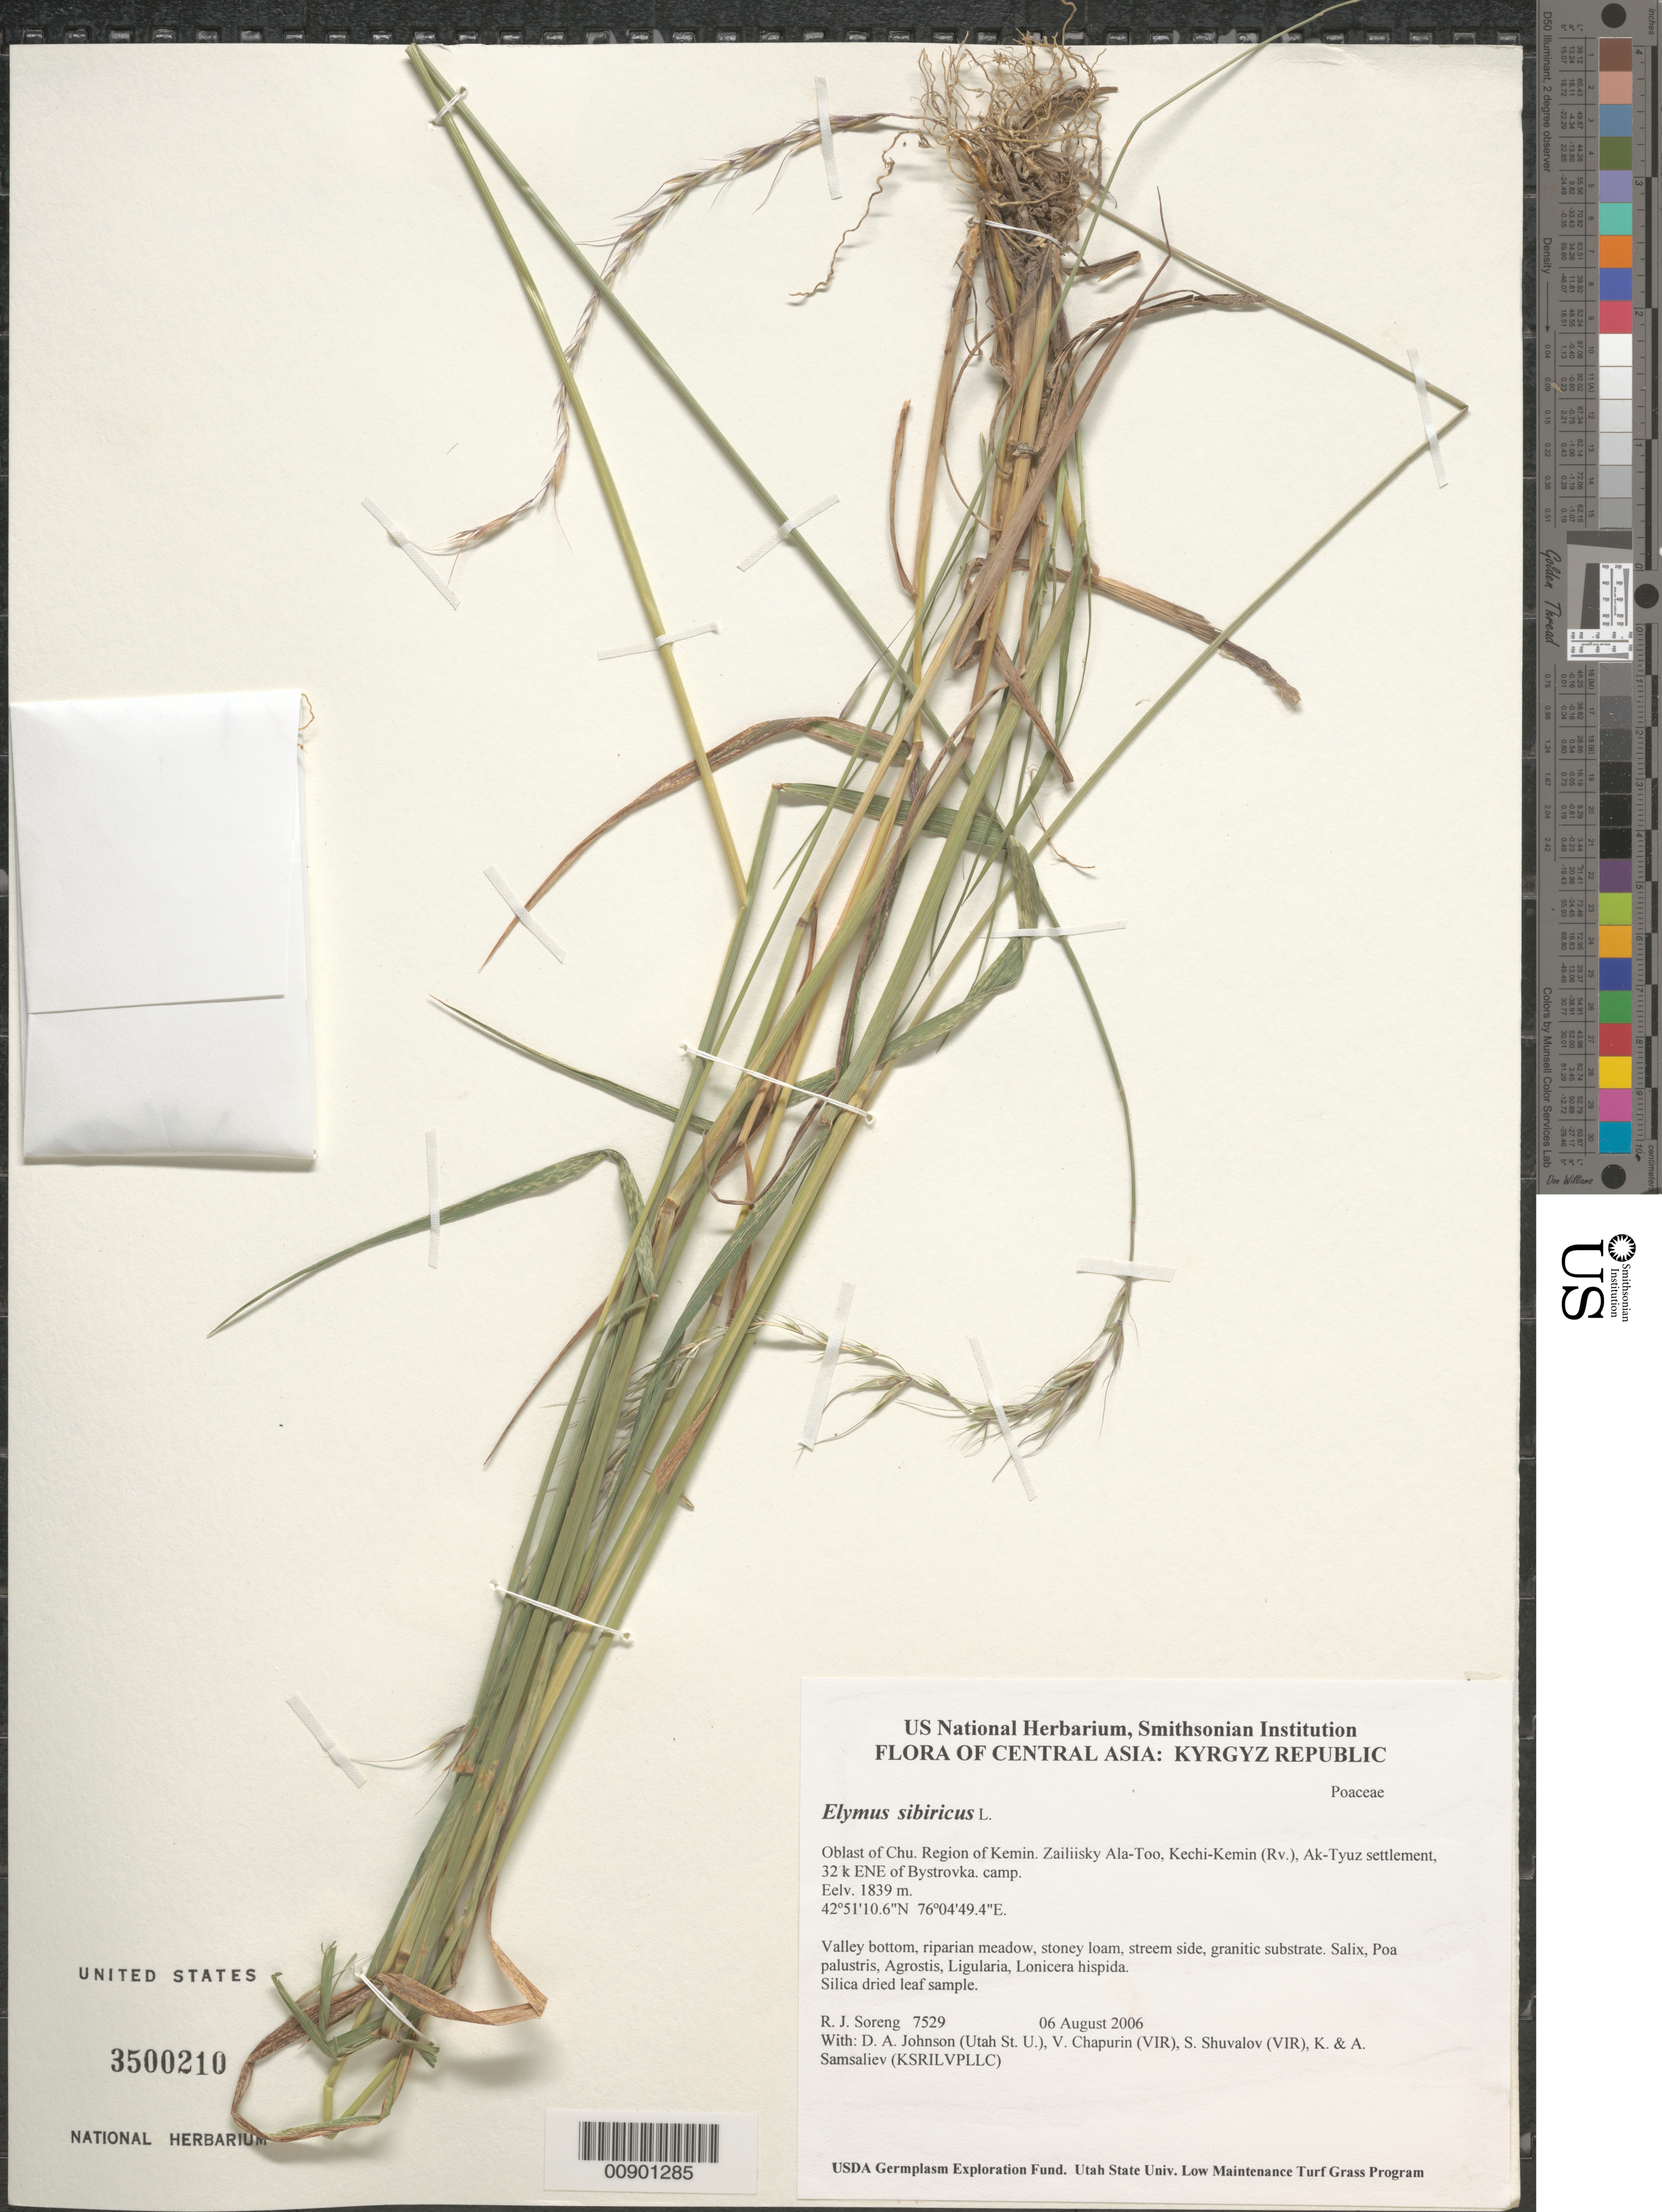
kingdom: Plantae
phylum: Tracheophyta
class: Liliopsida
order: Poales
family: Poaceae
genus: Elymus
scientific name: Elymus sibiricus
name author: L.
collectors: R. J. Soreng, D. Johnson, S. Shuvalov, V. Chapurin, K. Samsaliev & A. Samsaliev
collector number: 7529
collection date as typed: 06 Aug 2006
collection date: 2006-08-06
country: Kyrgyzstan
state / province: Chu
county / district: Kemin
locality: Zailiisky Ala-Too, Kechi-Kemin (Rv.), Ak-Tyuz settlement, 32 km ENE of Bystrovka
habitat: Valley bottom, riparian meadow, stoney loam, streem side, granitic substrate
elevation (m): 1839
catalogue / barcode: US 3500210